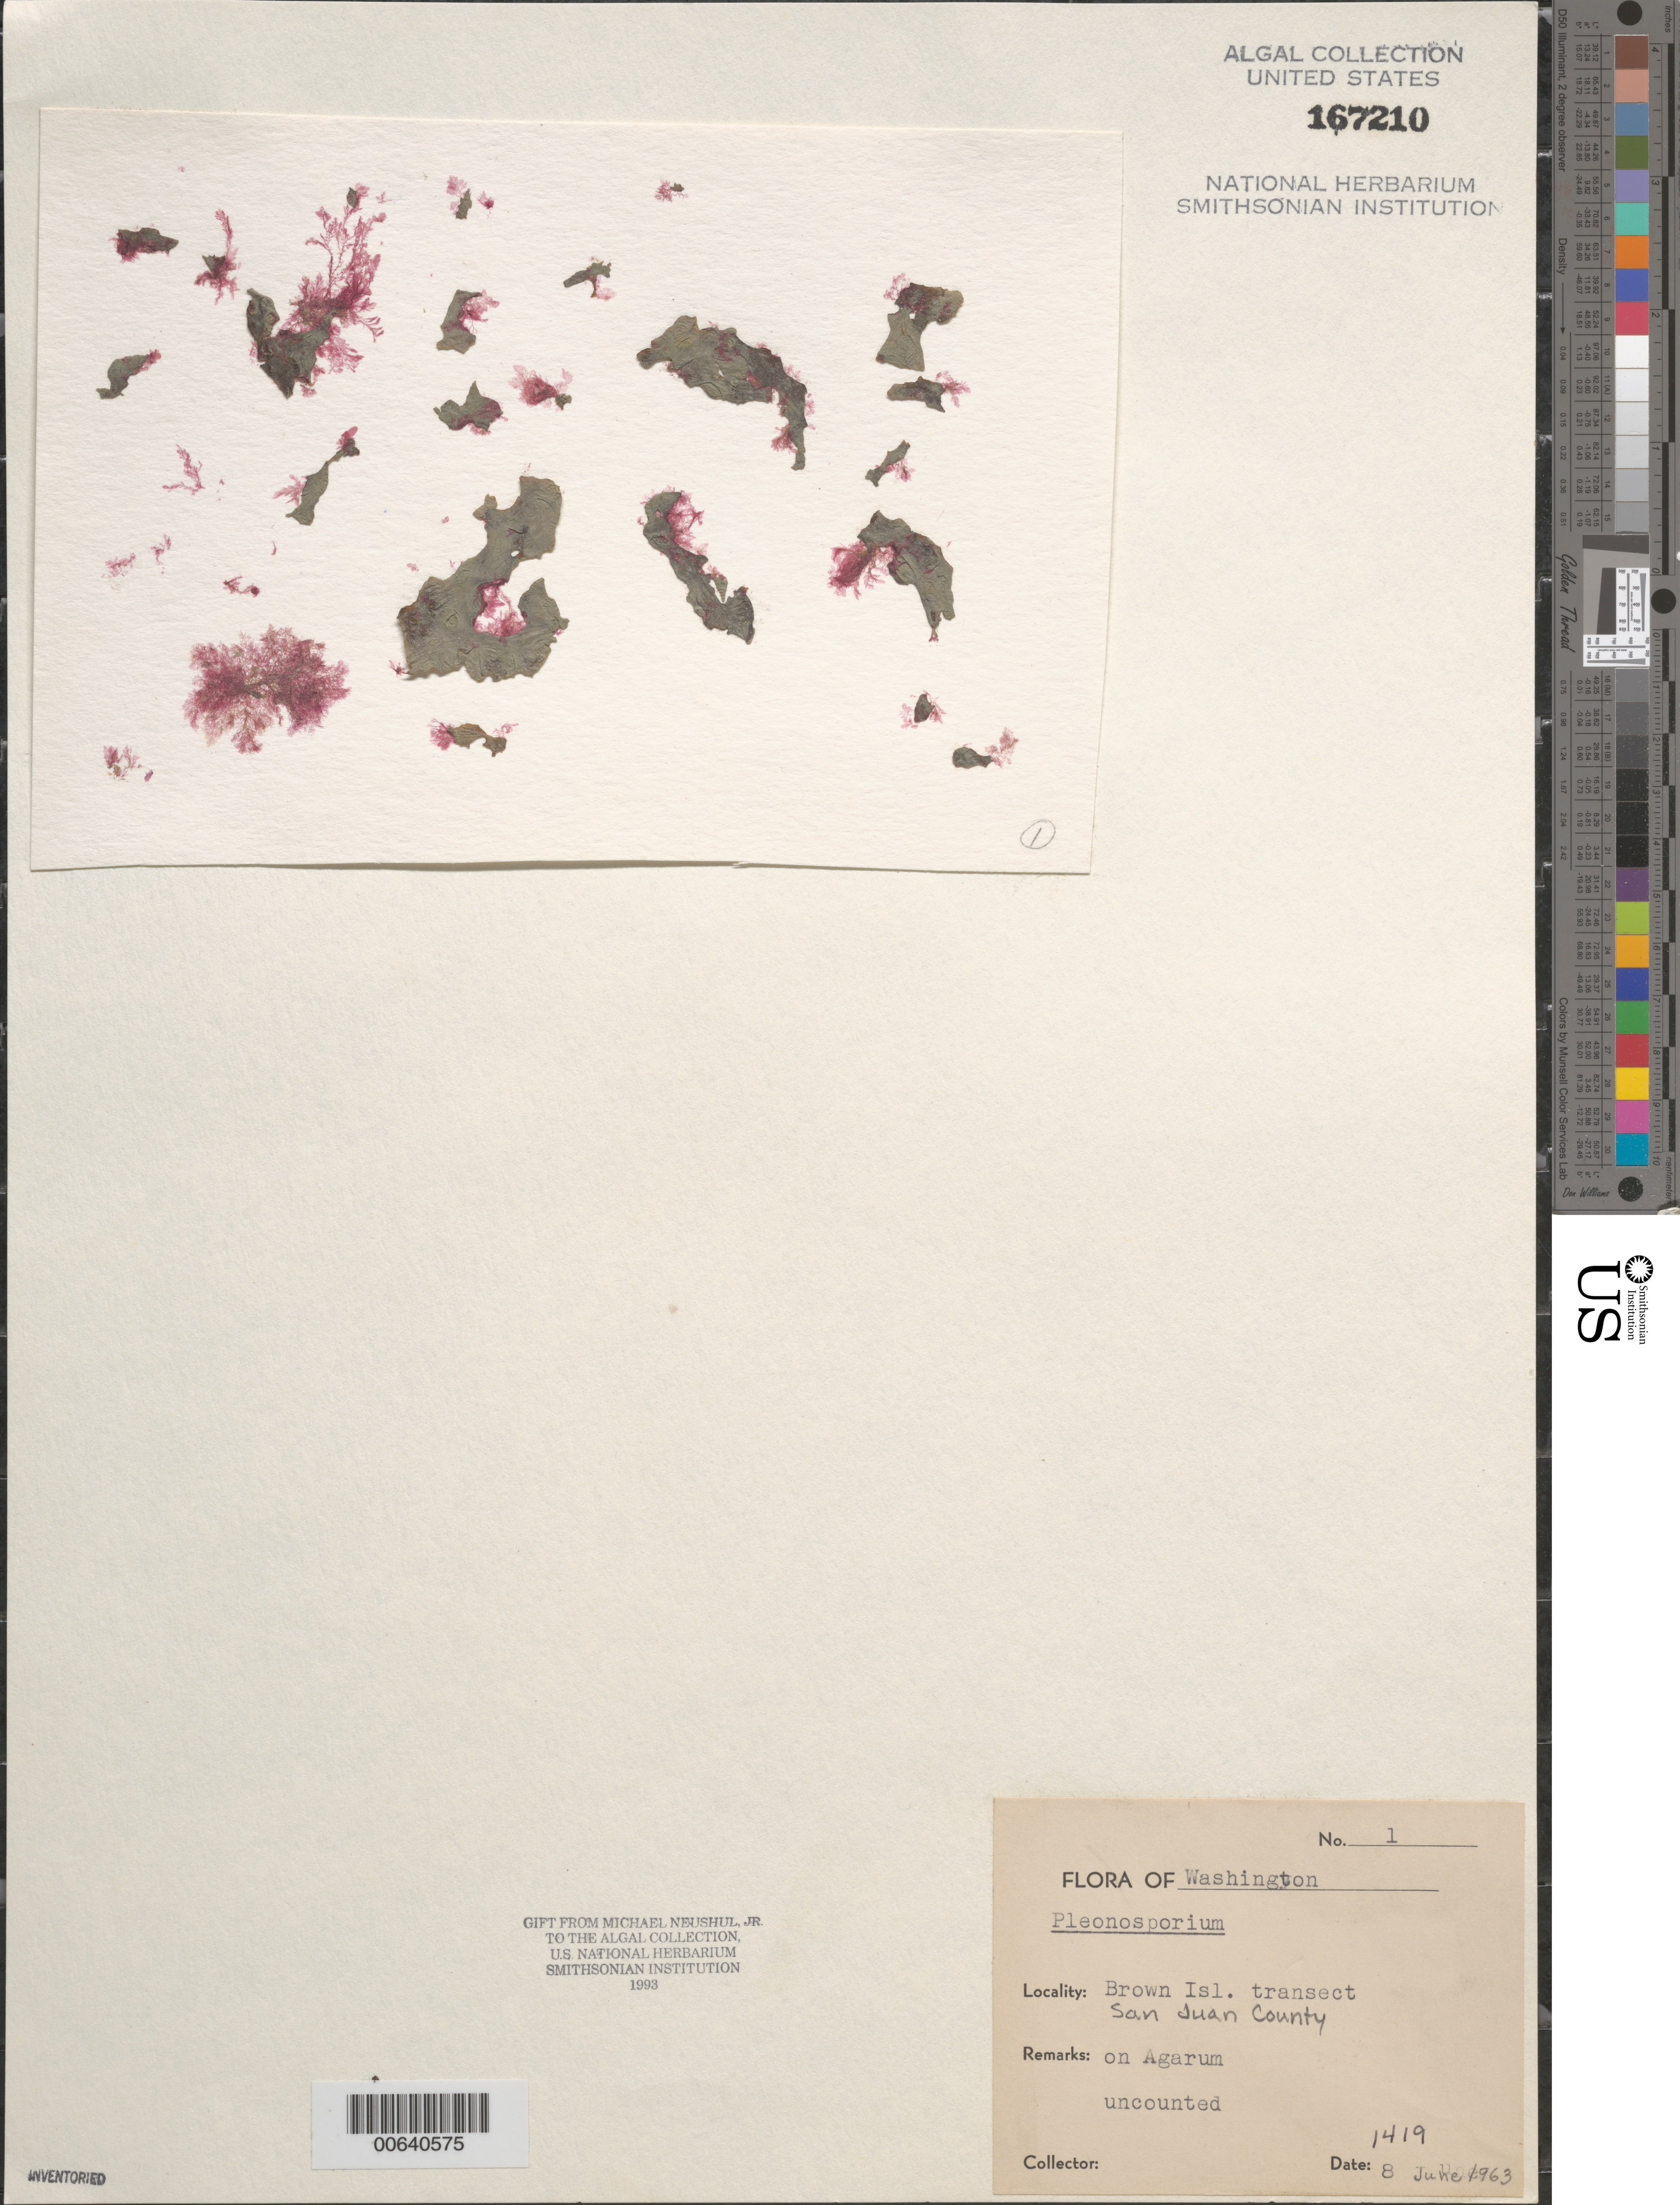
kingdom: Plantae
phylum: Rhodophyta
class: Florideophyceae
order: Ceramiales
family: Wrangeliaceae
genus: Pleonosporium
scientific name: Pleonosporium sp.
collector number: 1 & Neushul 1419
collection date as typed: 08 Jun 1963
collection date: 1963-06-08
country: United States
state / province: Washington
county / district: San Juan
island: Brown Island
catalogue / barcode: US 167210